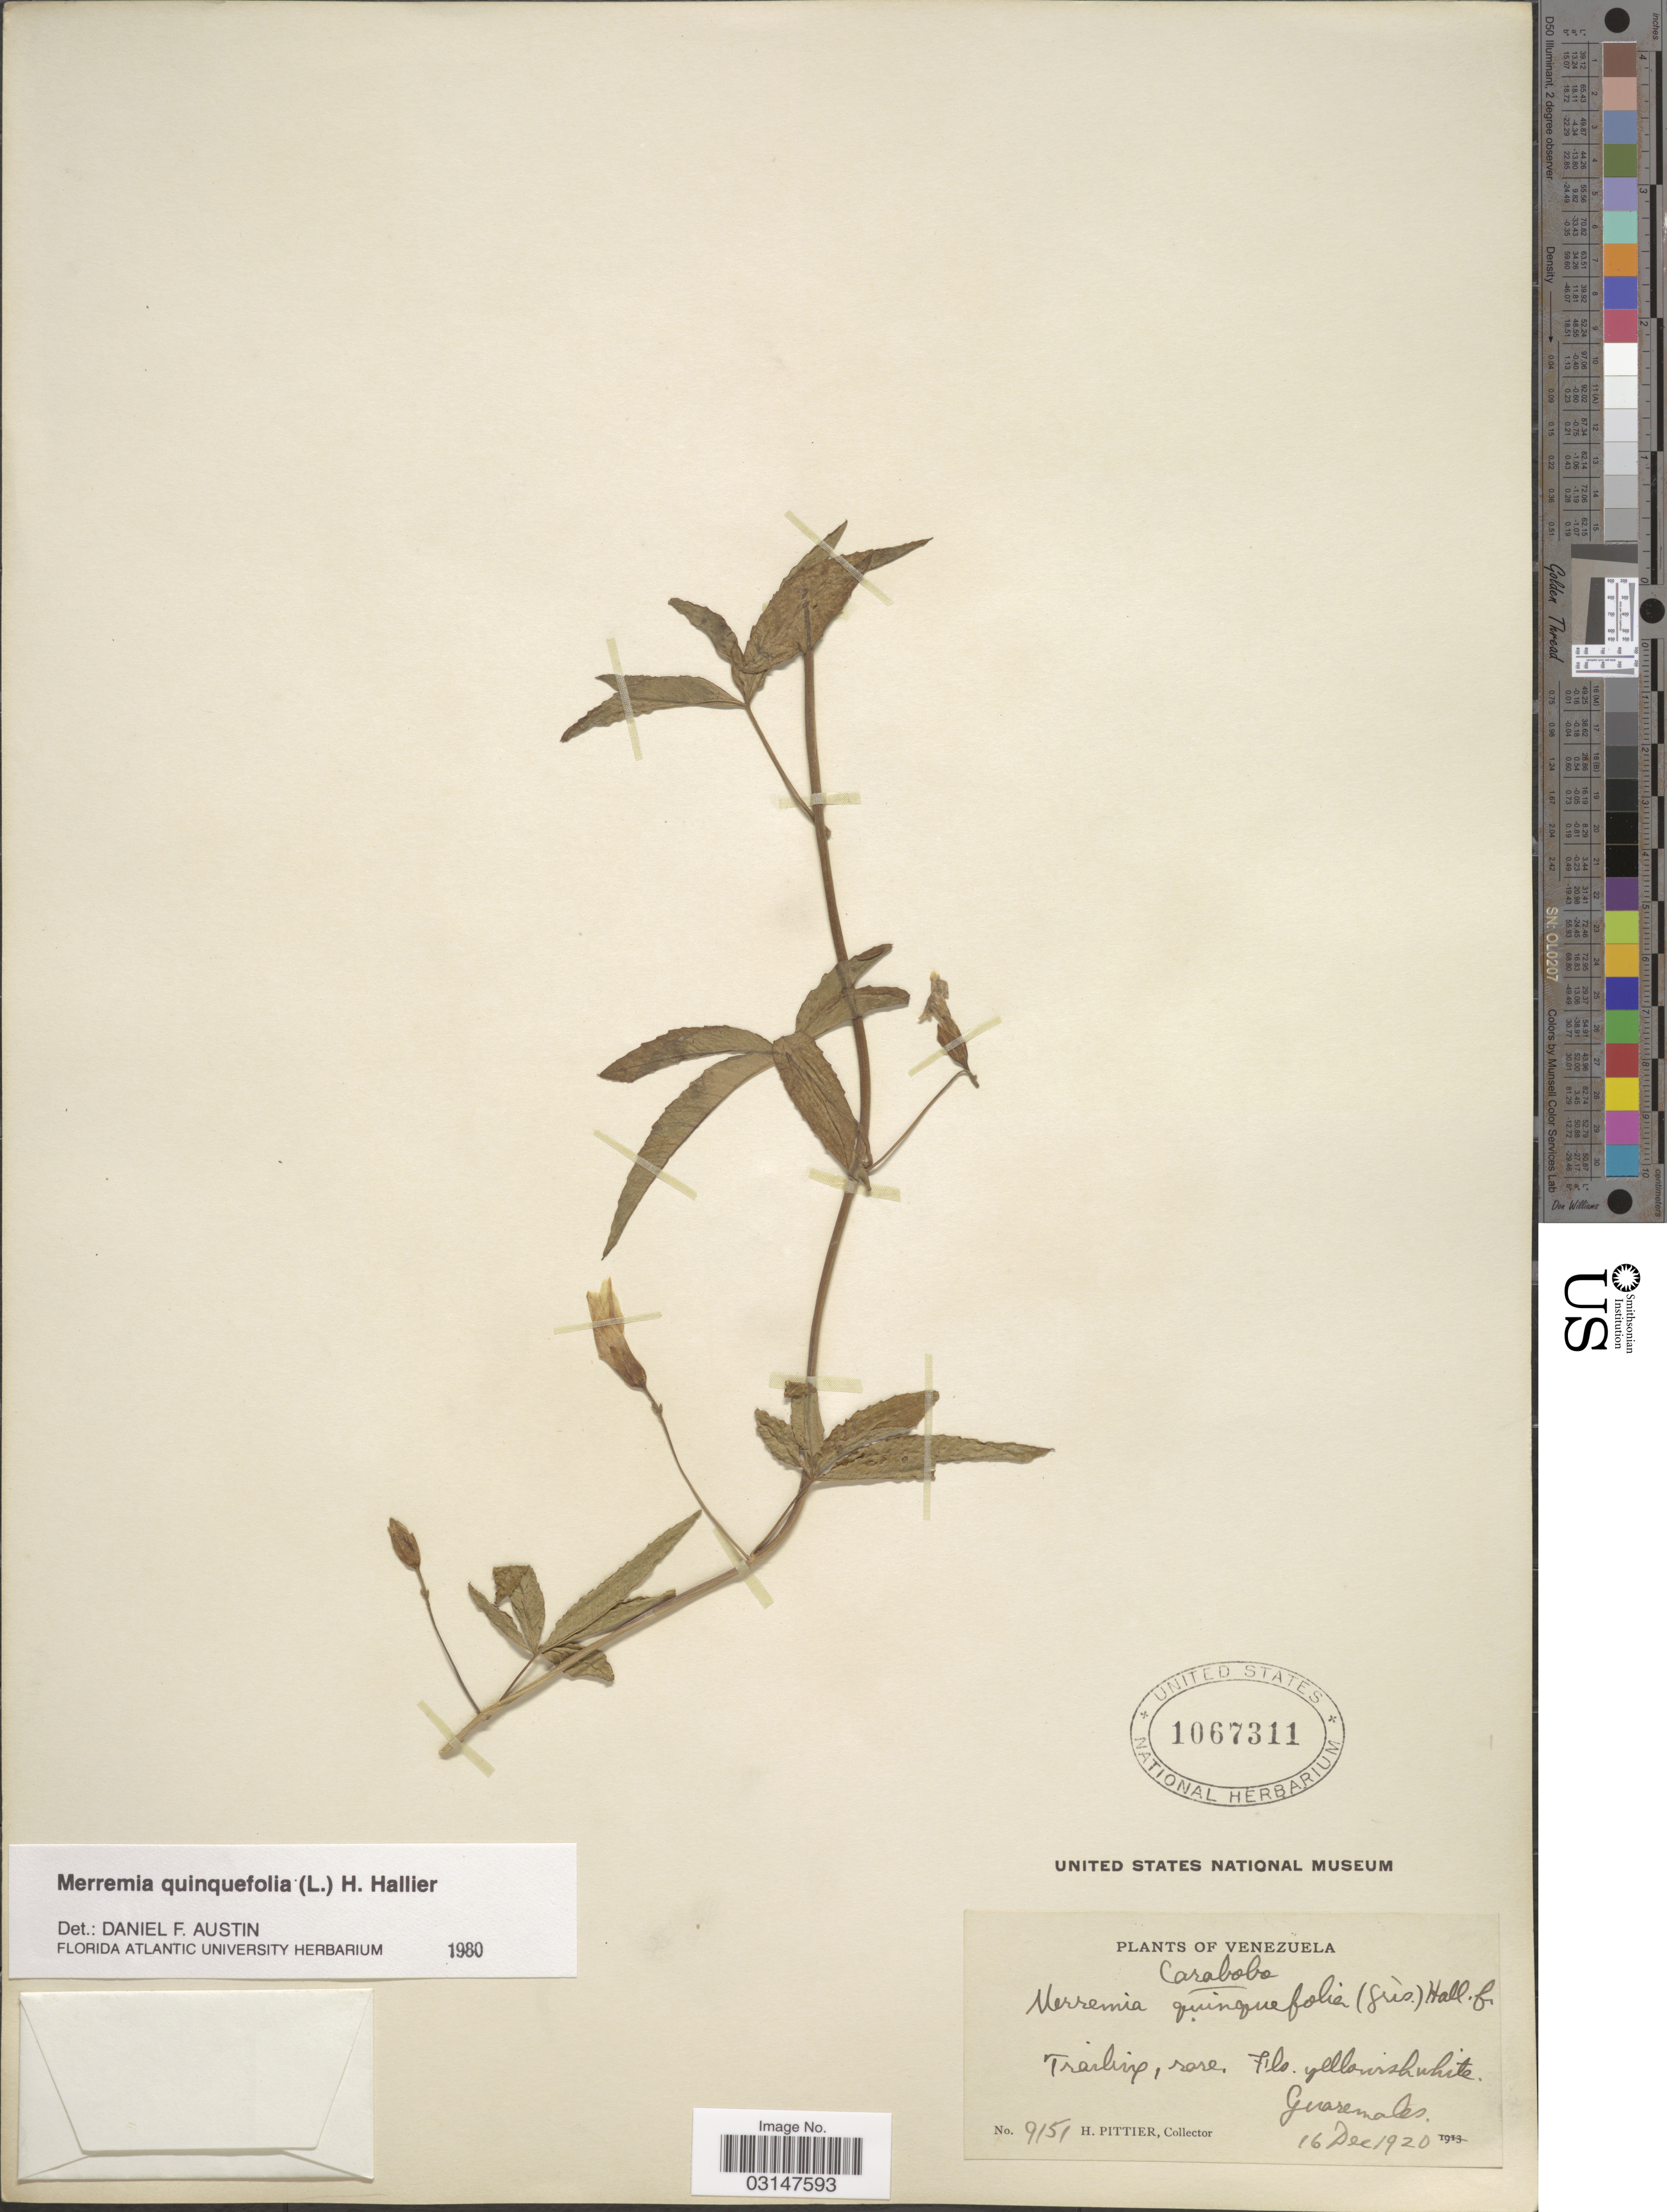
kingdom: Plantae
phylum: Tracheophyta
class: Magnoliopsida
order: Solanales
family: Convolvulaceae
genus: Distimake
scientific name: Distimake quinquefolius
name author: (L.) A. R. Simões & Staples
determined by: Strong, Mark T., (BOT), Smithsonian Institution - National Museum of Natural History (UNITED STATES)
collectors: H. F. Pittier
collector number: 9151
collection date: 1920-12-16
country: Venezuela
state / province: Carabobo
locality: Guaremales.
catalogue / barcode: US 1067311